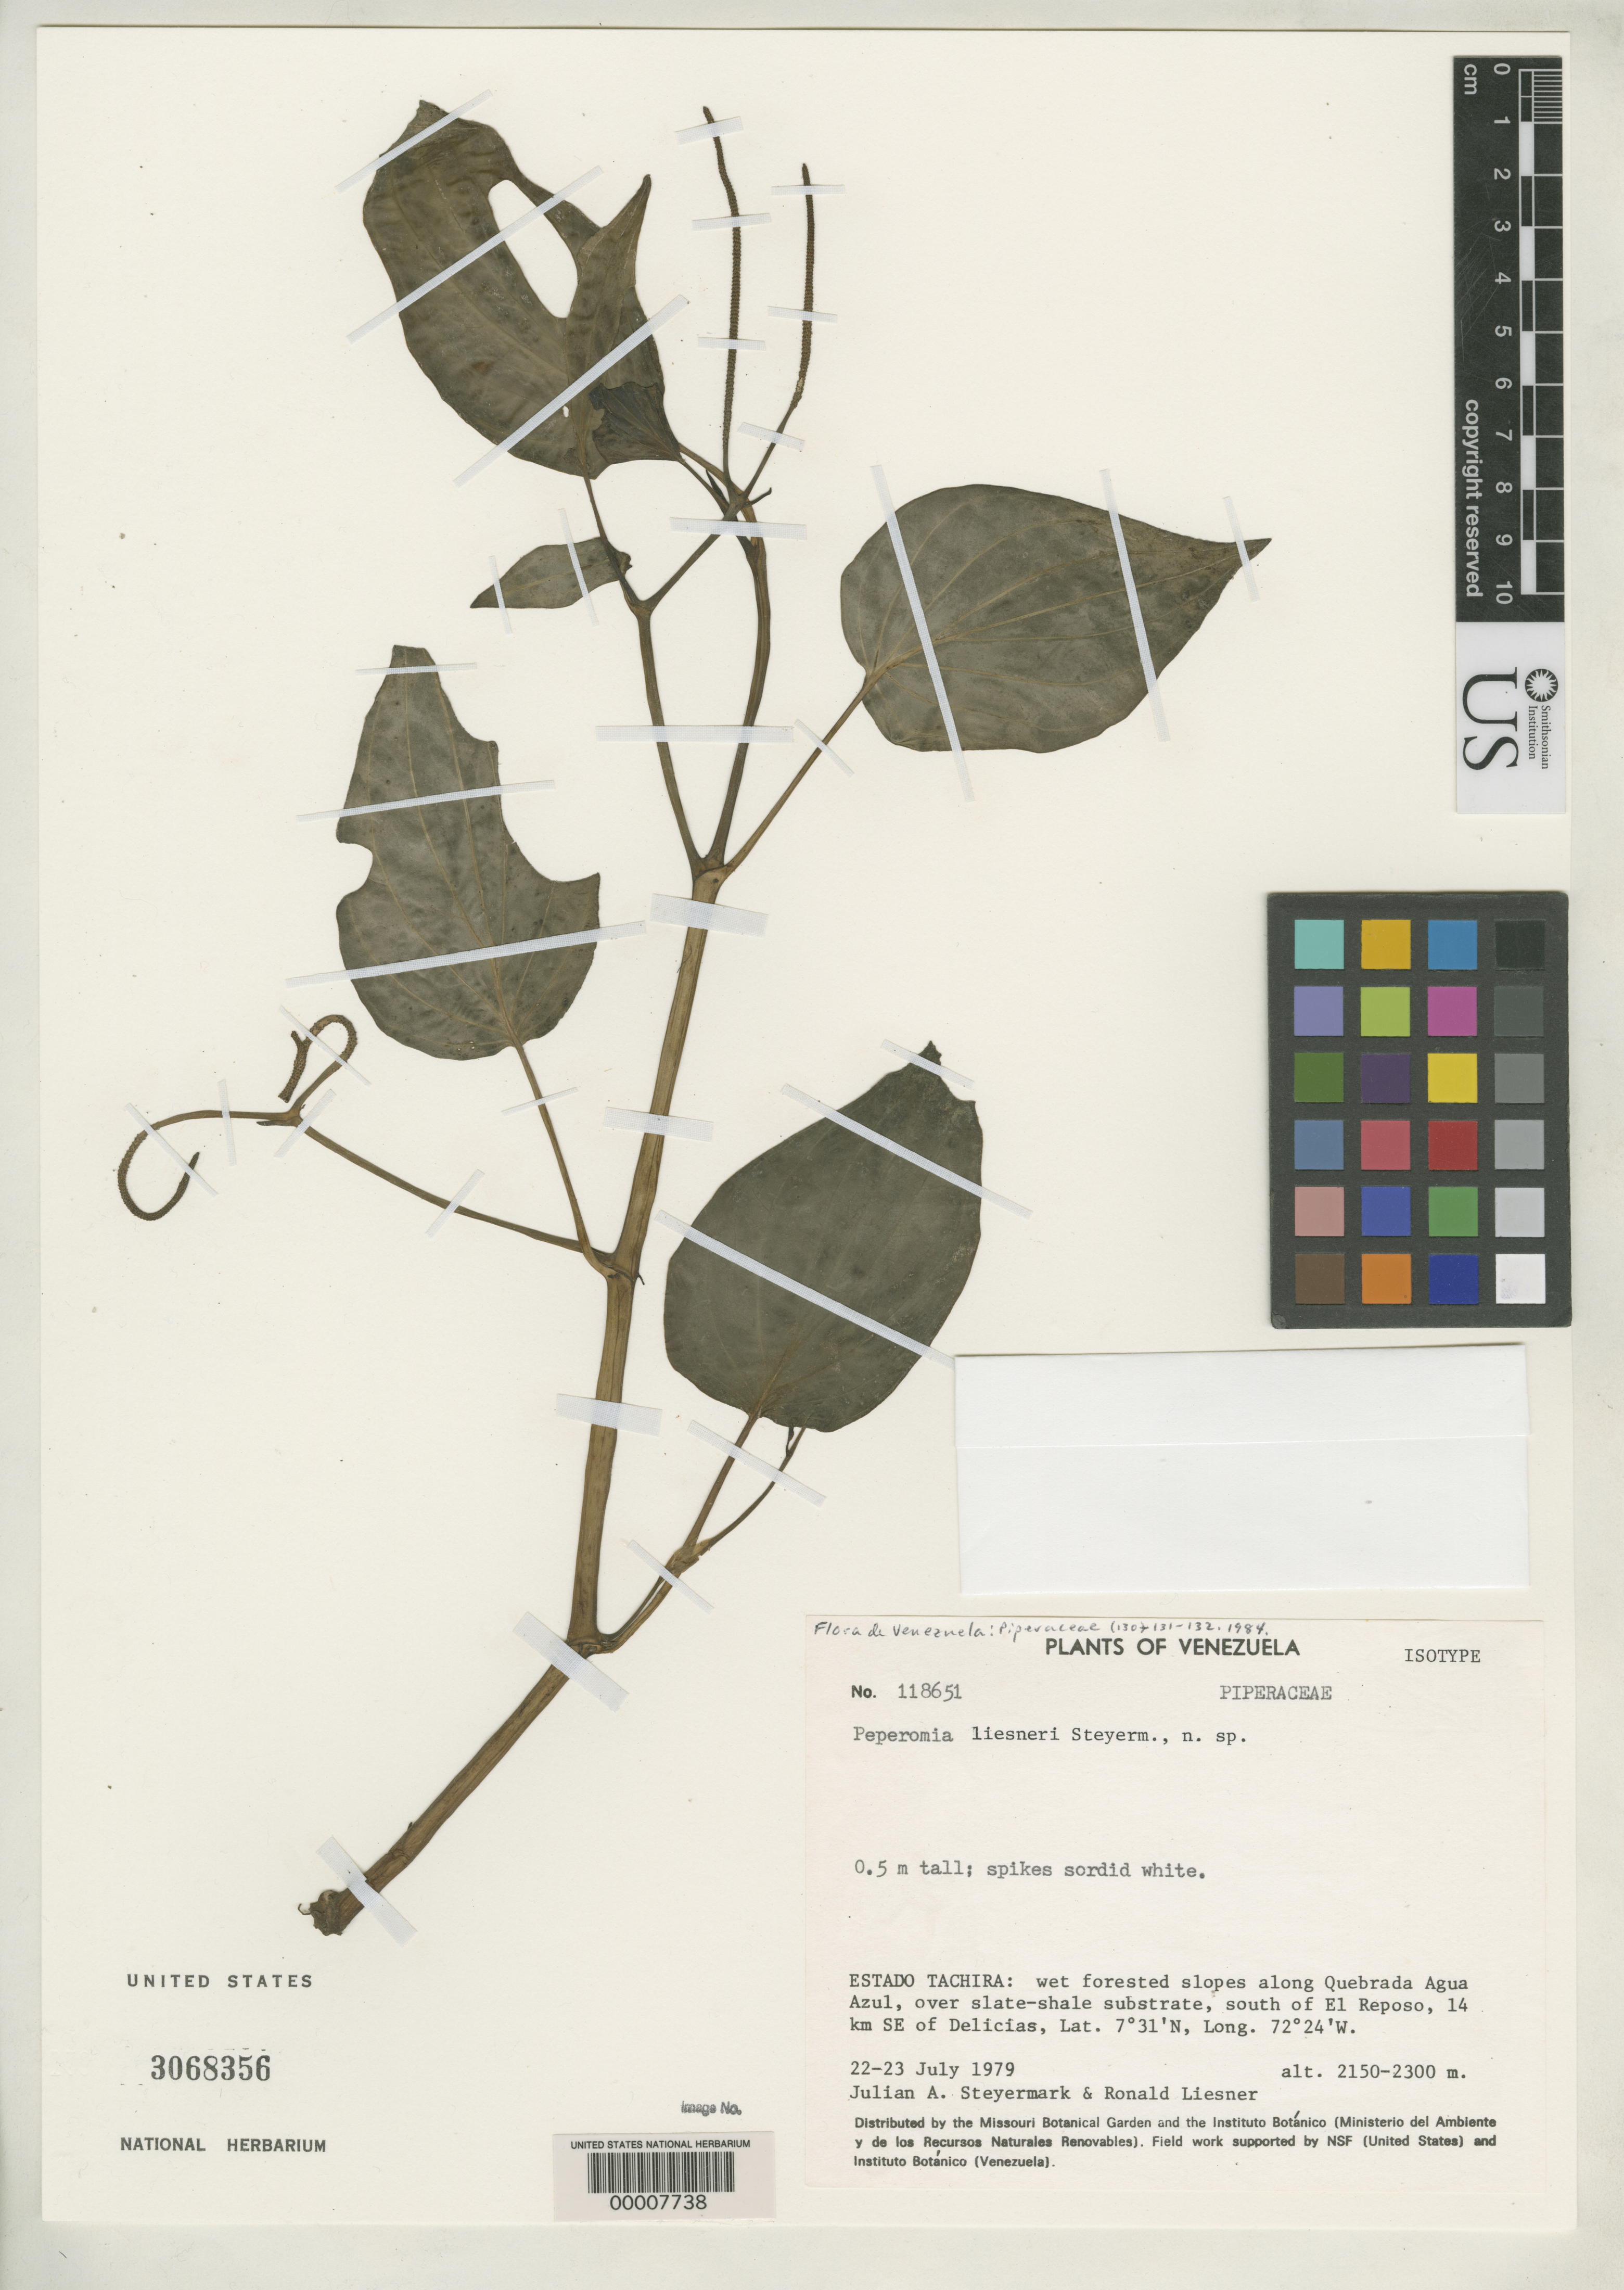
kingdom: Plantae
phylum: Tracheophyta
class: Magnoliopsida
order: Piperales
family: Piperaceae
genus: Peperomia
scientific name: Peperomia liesneri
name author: Steyerm.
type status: Isotype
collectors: J. Steyermark & R. L. Liesner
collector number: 118651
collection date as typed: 22 Jul 1979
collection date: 1979-07-22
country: Venezuela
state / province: Tachira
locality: Quebrada Agua Azul, S of El Reposo, 14 km SSE of Delicias.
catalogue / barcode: US 3068356